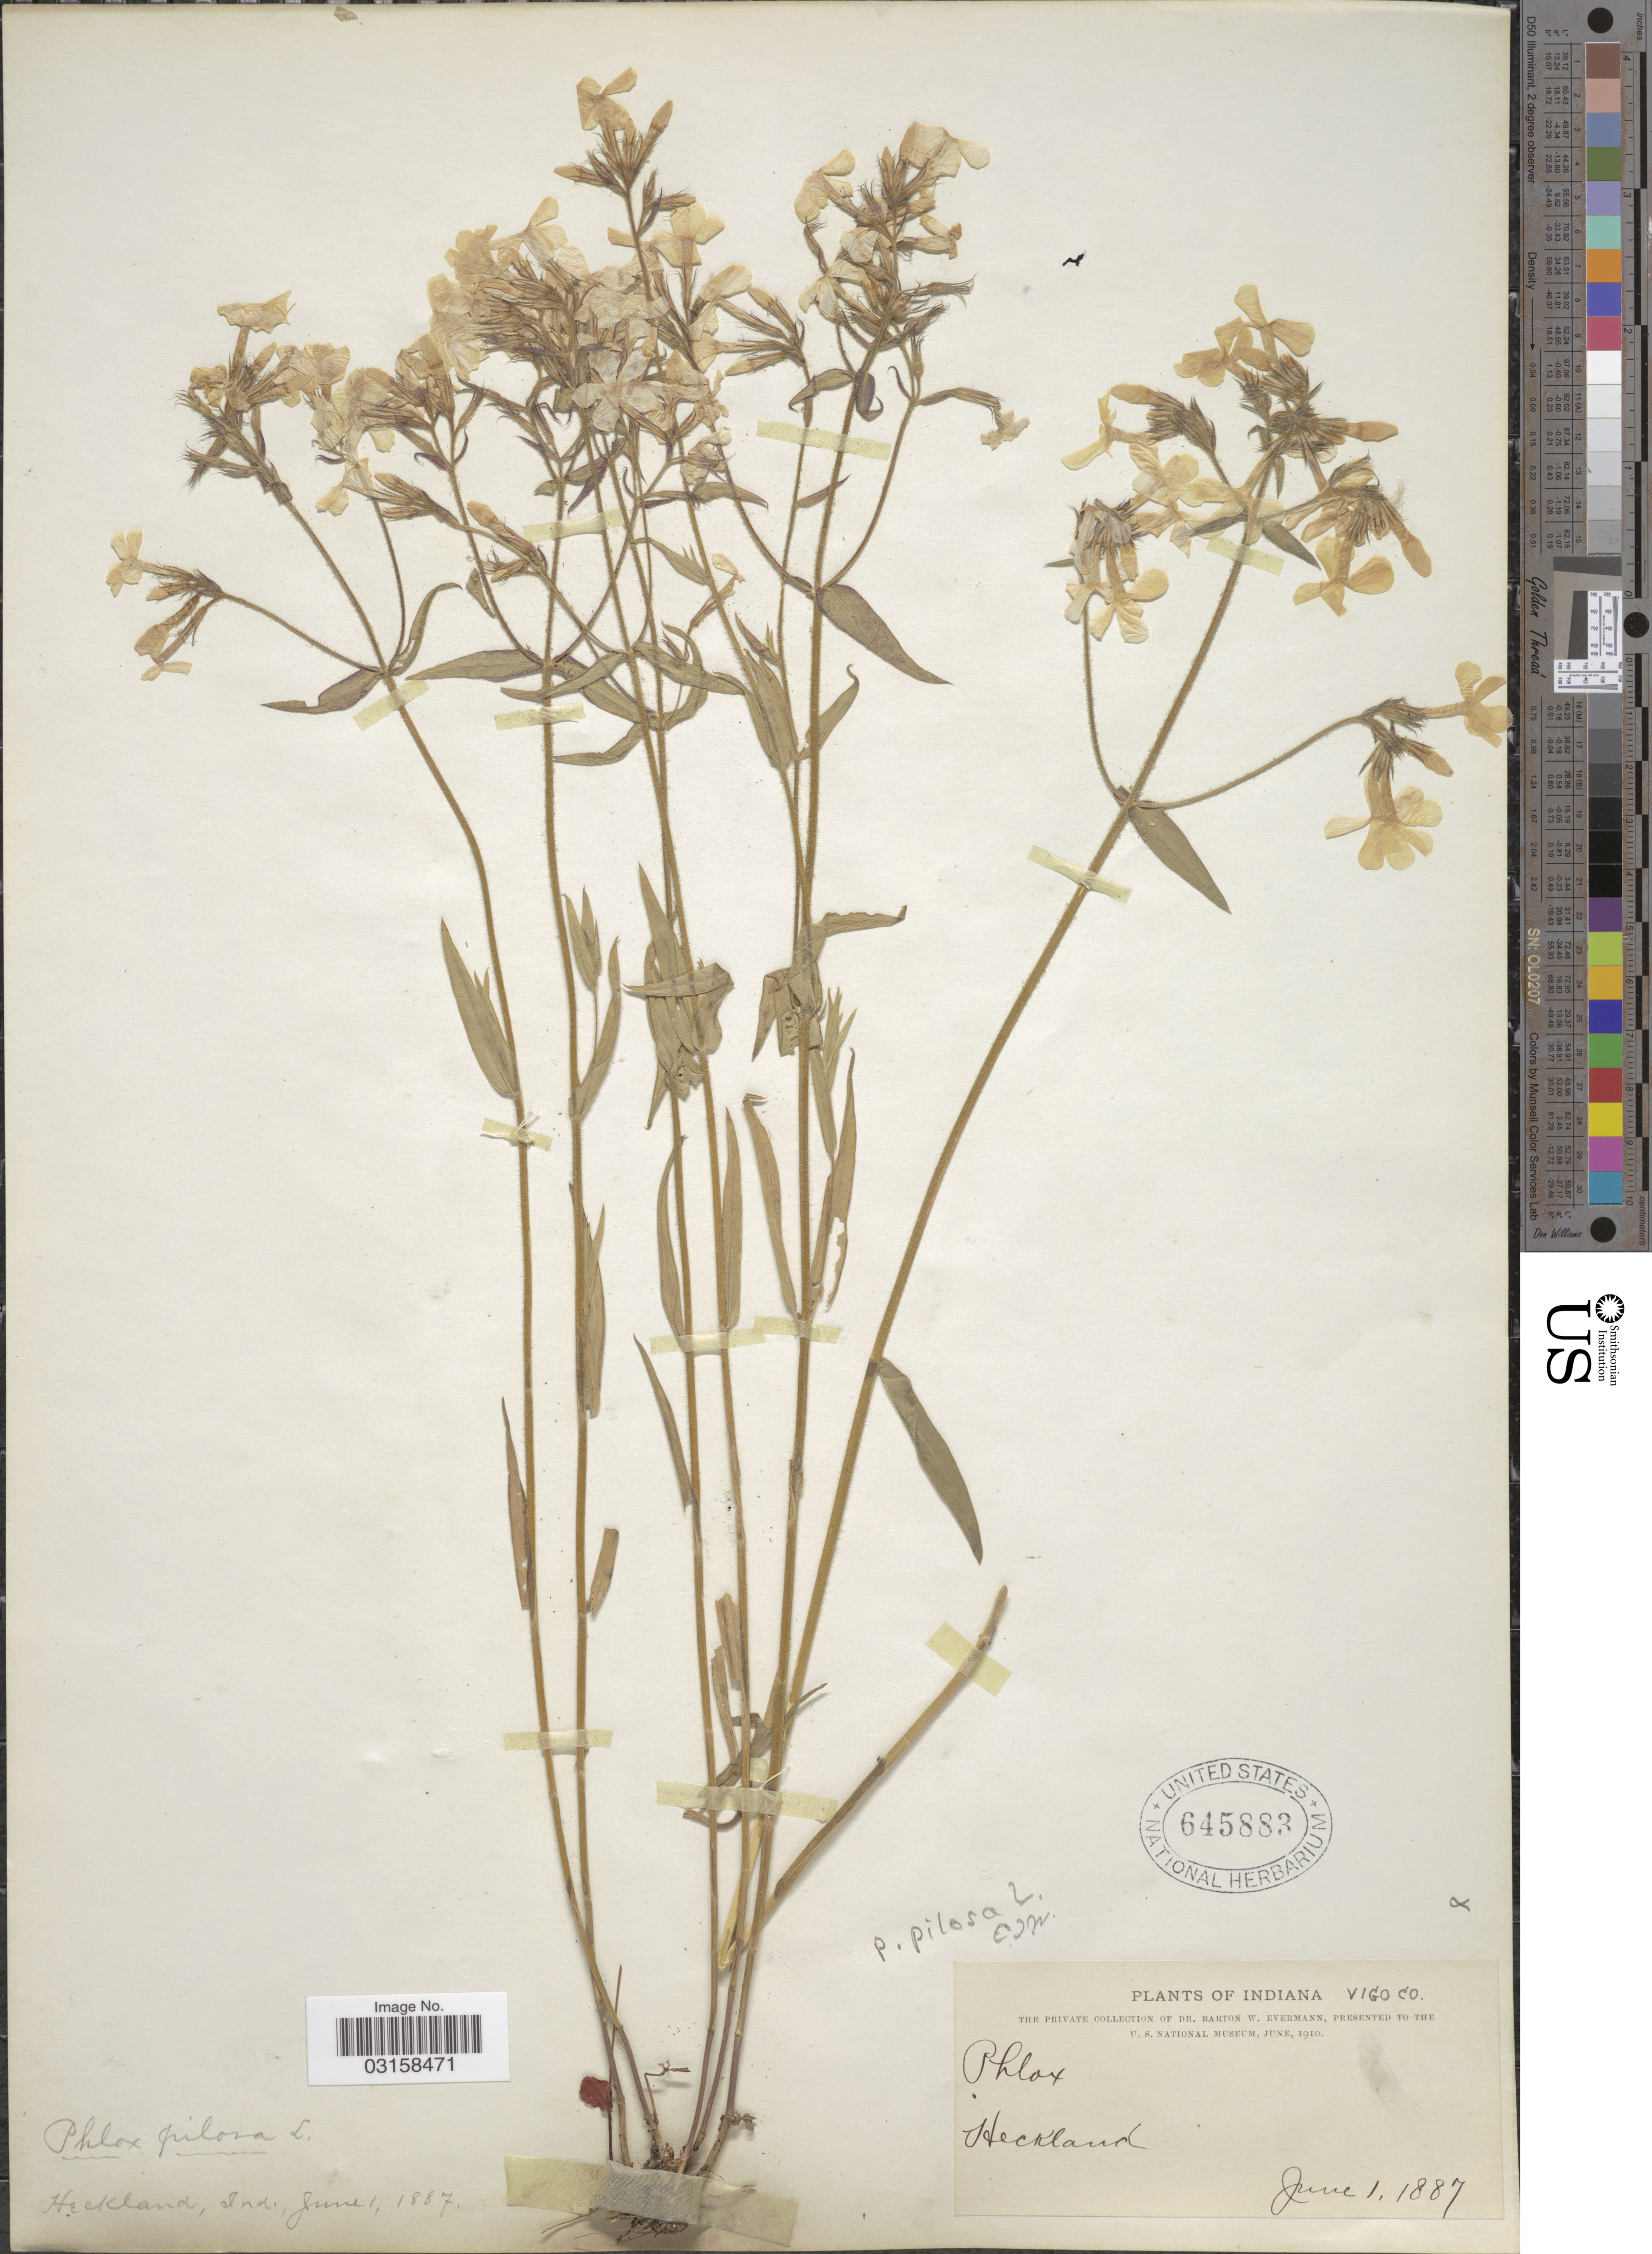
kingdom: Plantae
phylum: Tracheophyta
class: Magnoliopsida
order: Ericales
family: Polemoniaceae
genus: Phlox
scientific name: Phlox pilosa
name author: L.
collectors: B. W. Evermann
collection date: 1887-06-01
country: United States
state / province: Indiana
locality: Vigo Co. Heckland, Ind.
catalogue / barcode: US 645883